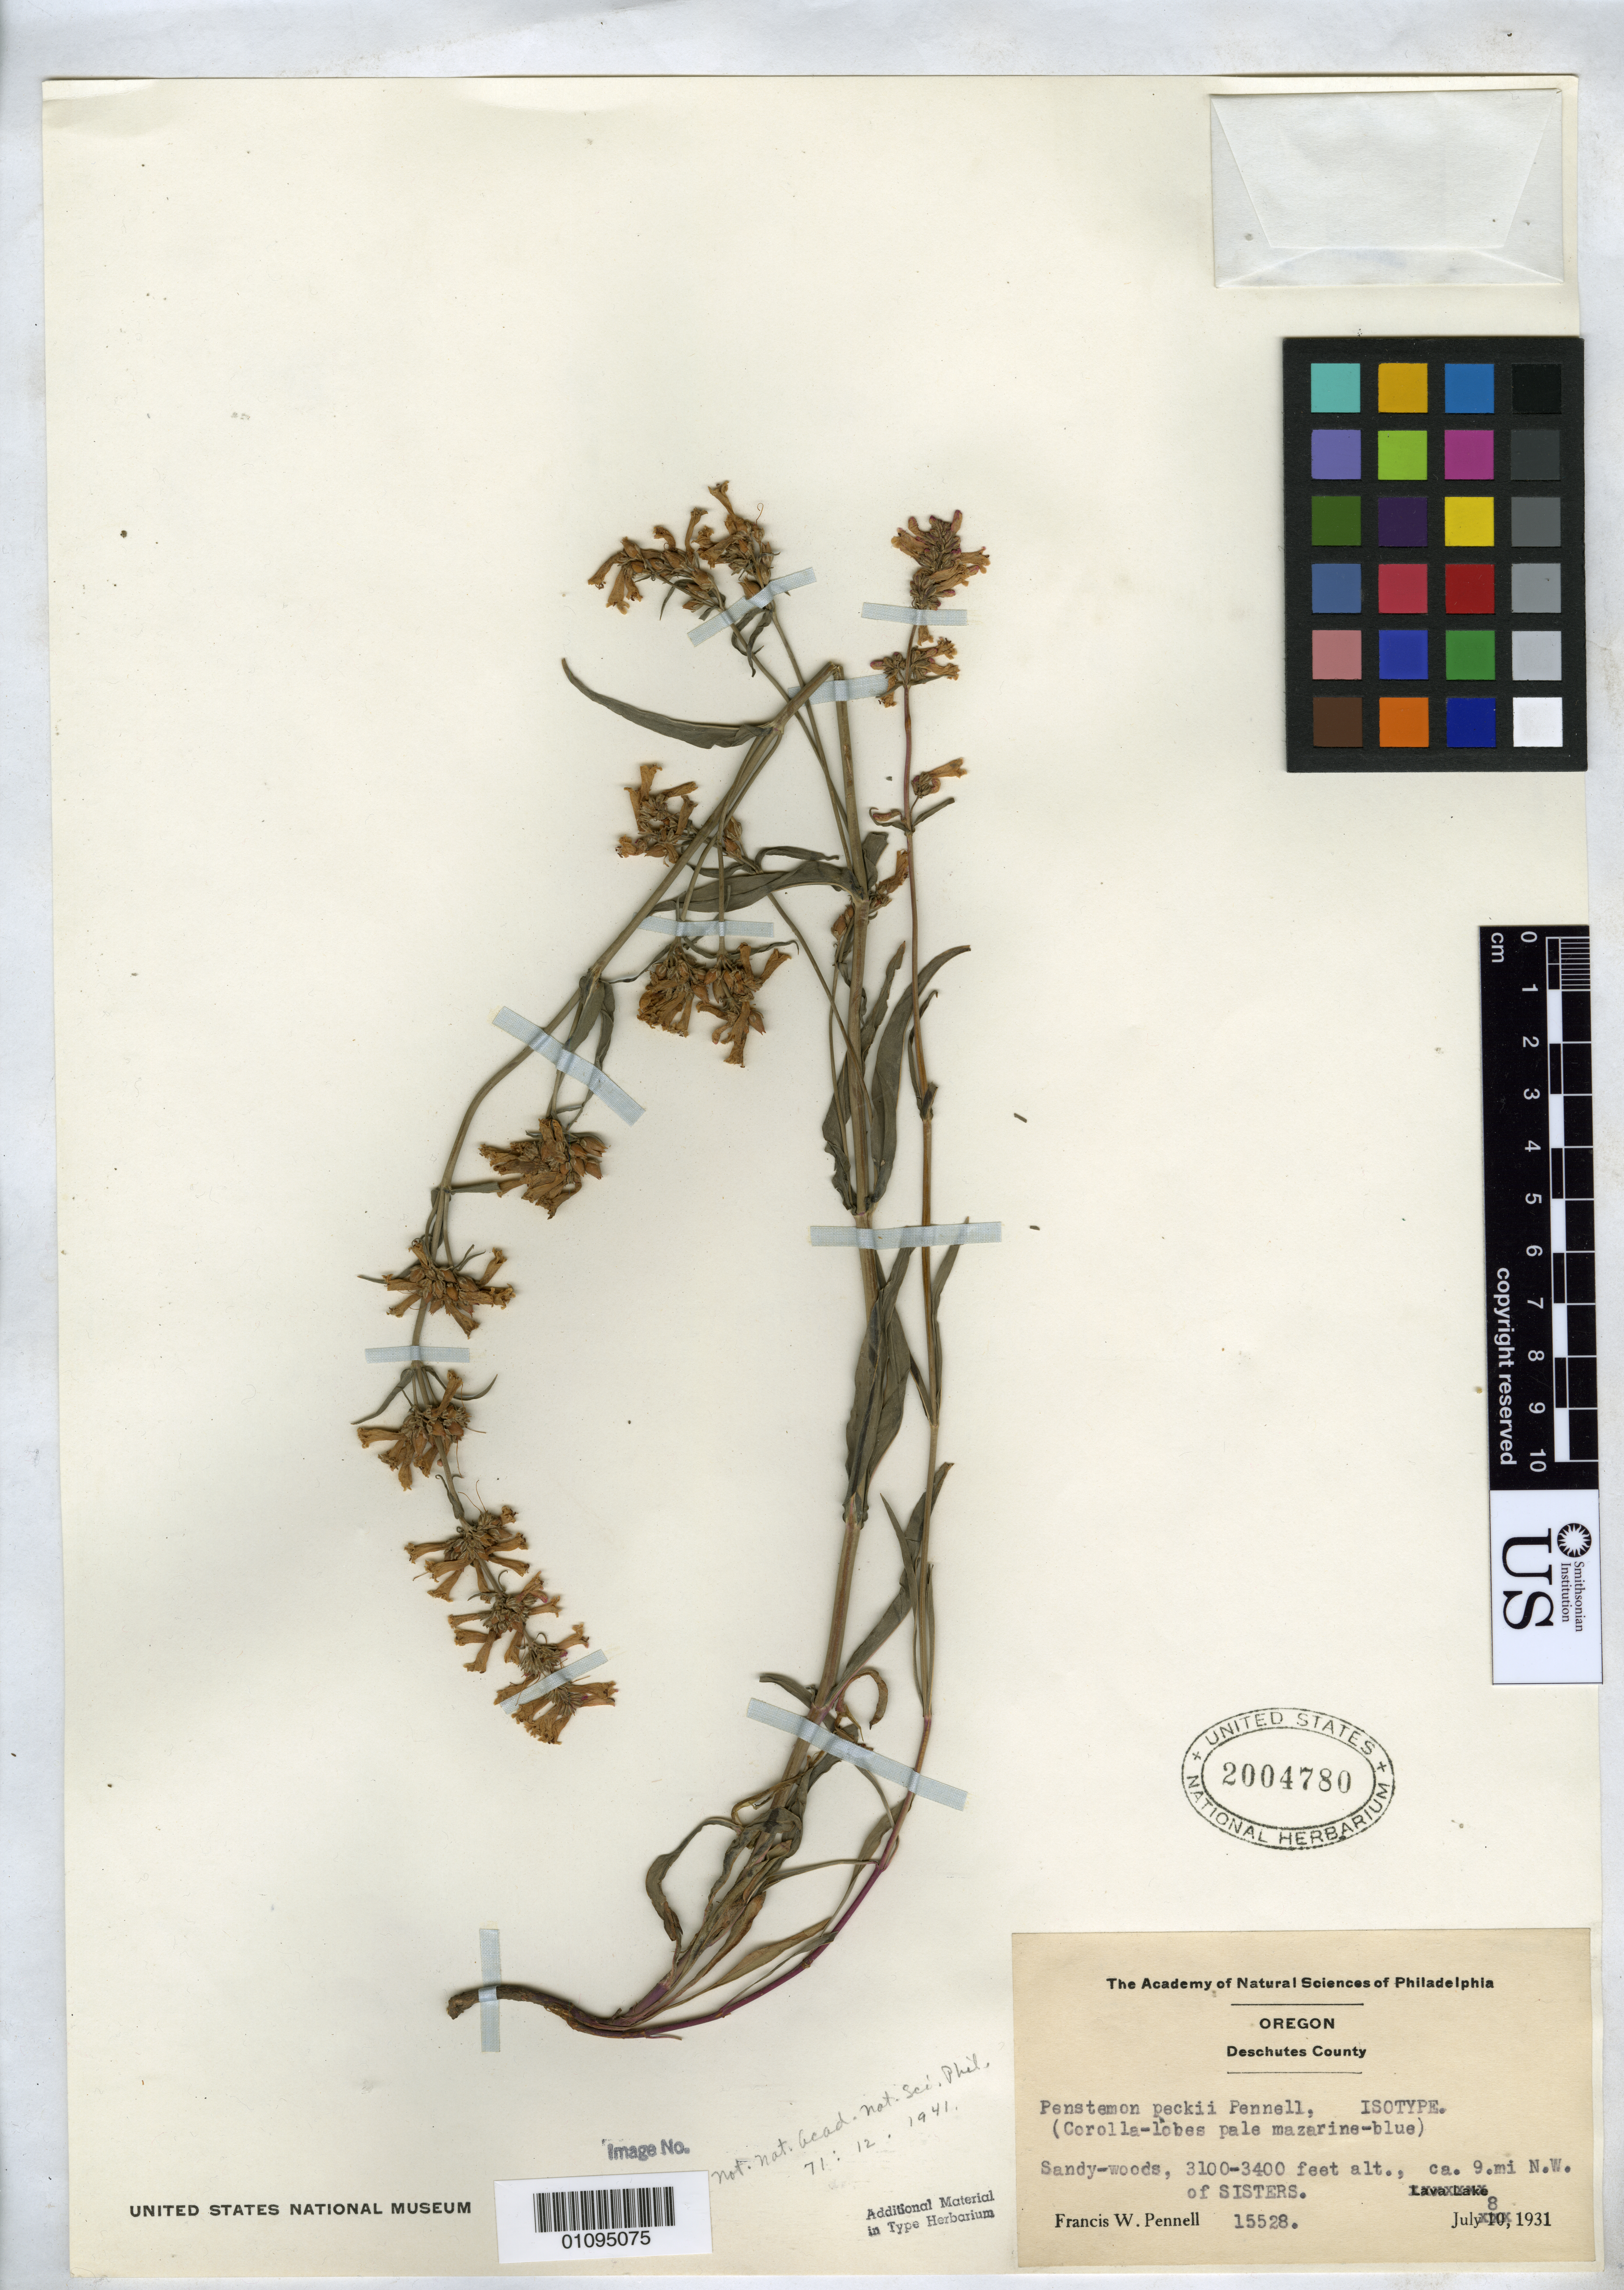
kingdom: Plantae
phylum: Tracheophyta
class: Magnoliopsida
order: Lamiales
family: Plantaginaceae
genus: Penstemon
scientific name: Penstemon peckii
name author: Pennell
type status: Isotype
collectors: F. W. Pennell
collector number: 15528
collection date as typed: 08 Jul 1931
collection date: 1931-07-08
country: United States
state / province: Oregon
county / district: Deschutes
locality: Ca 9 mi NW of Sisters.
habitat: Sandy-woods.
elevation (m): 945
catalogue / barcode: US 2004780